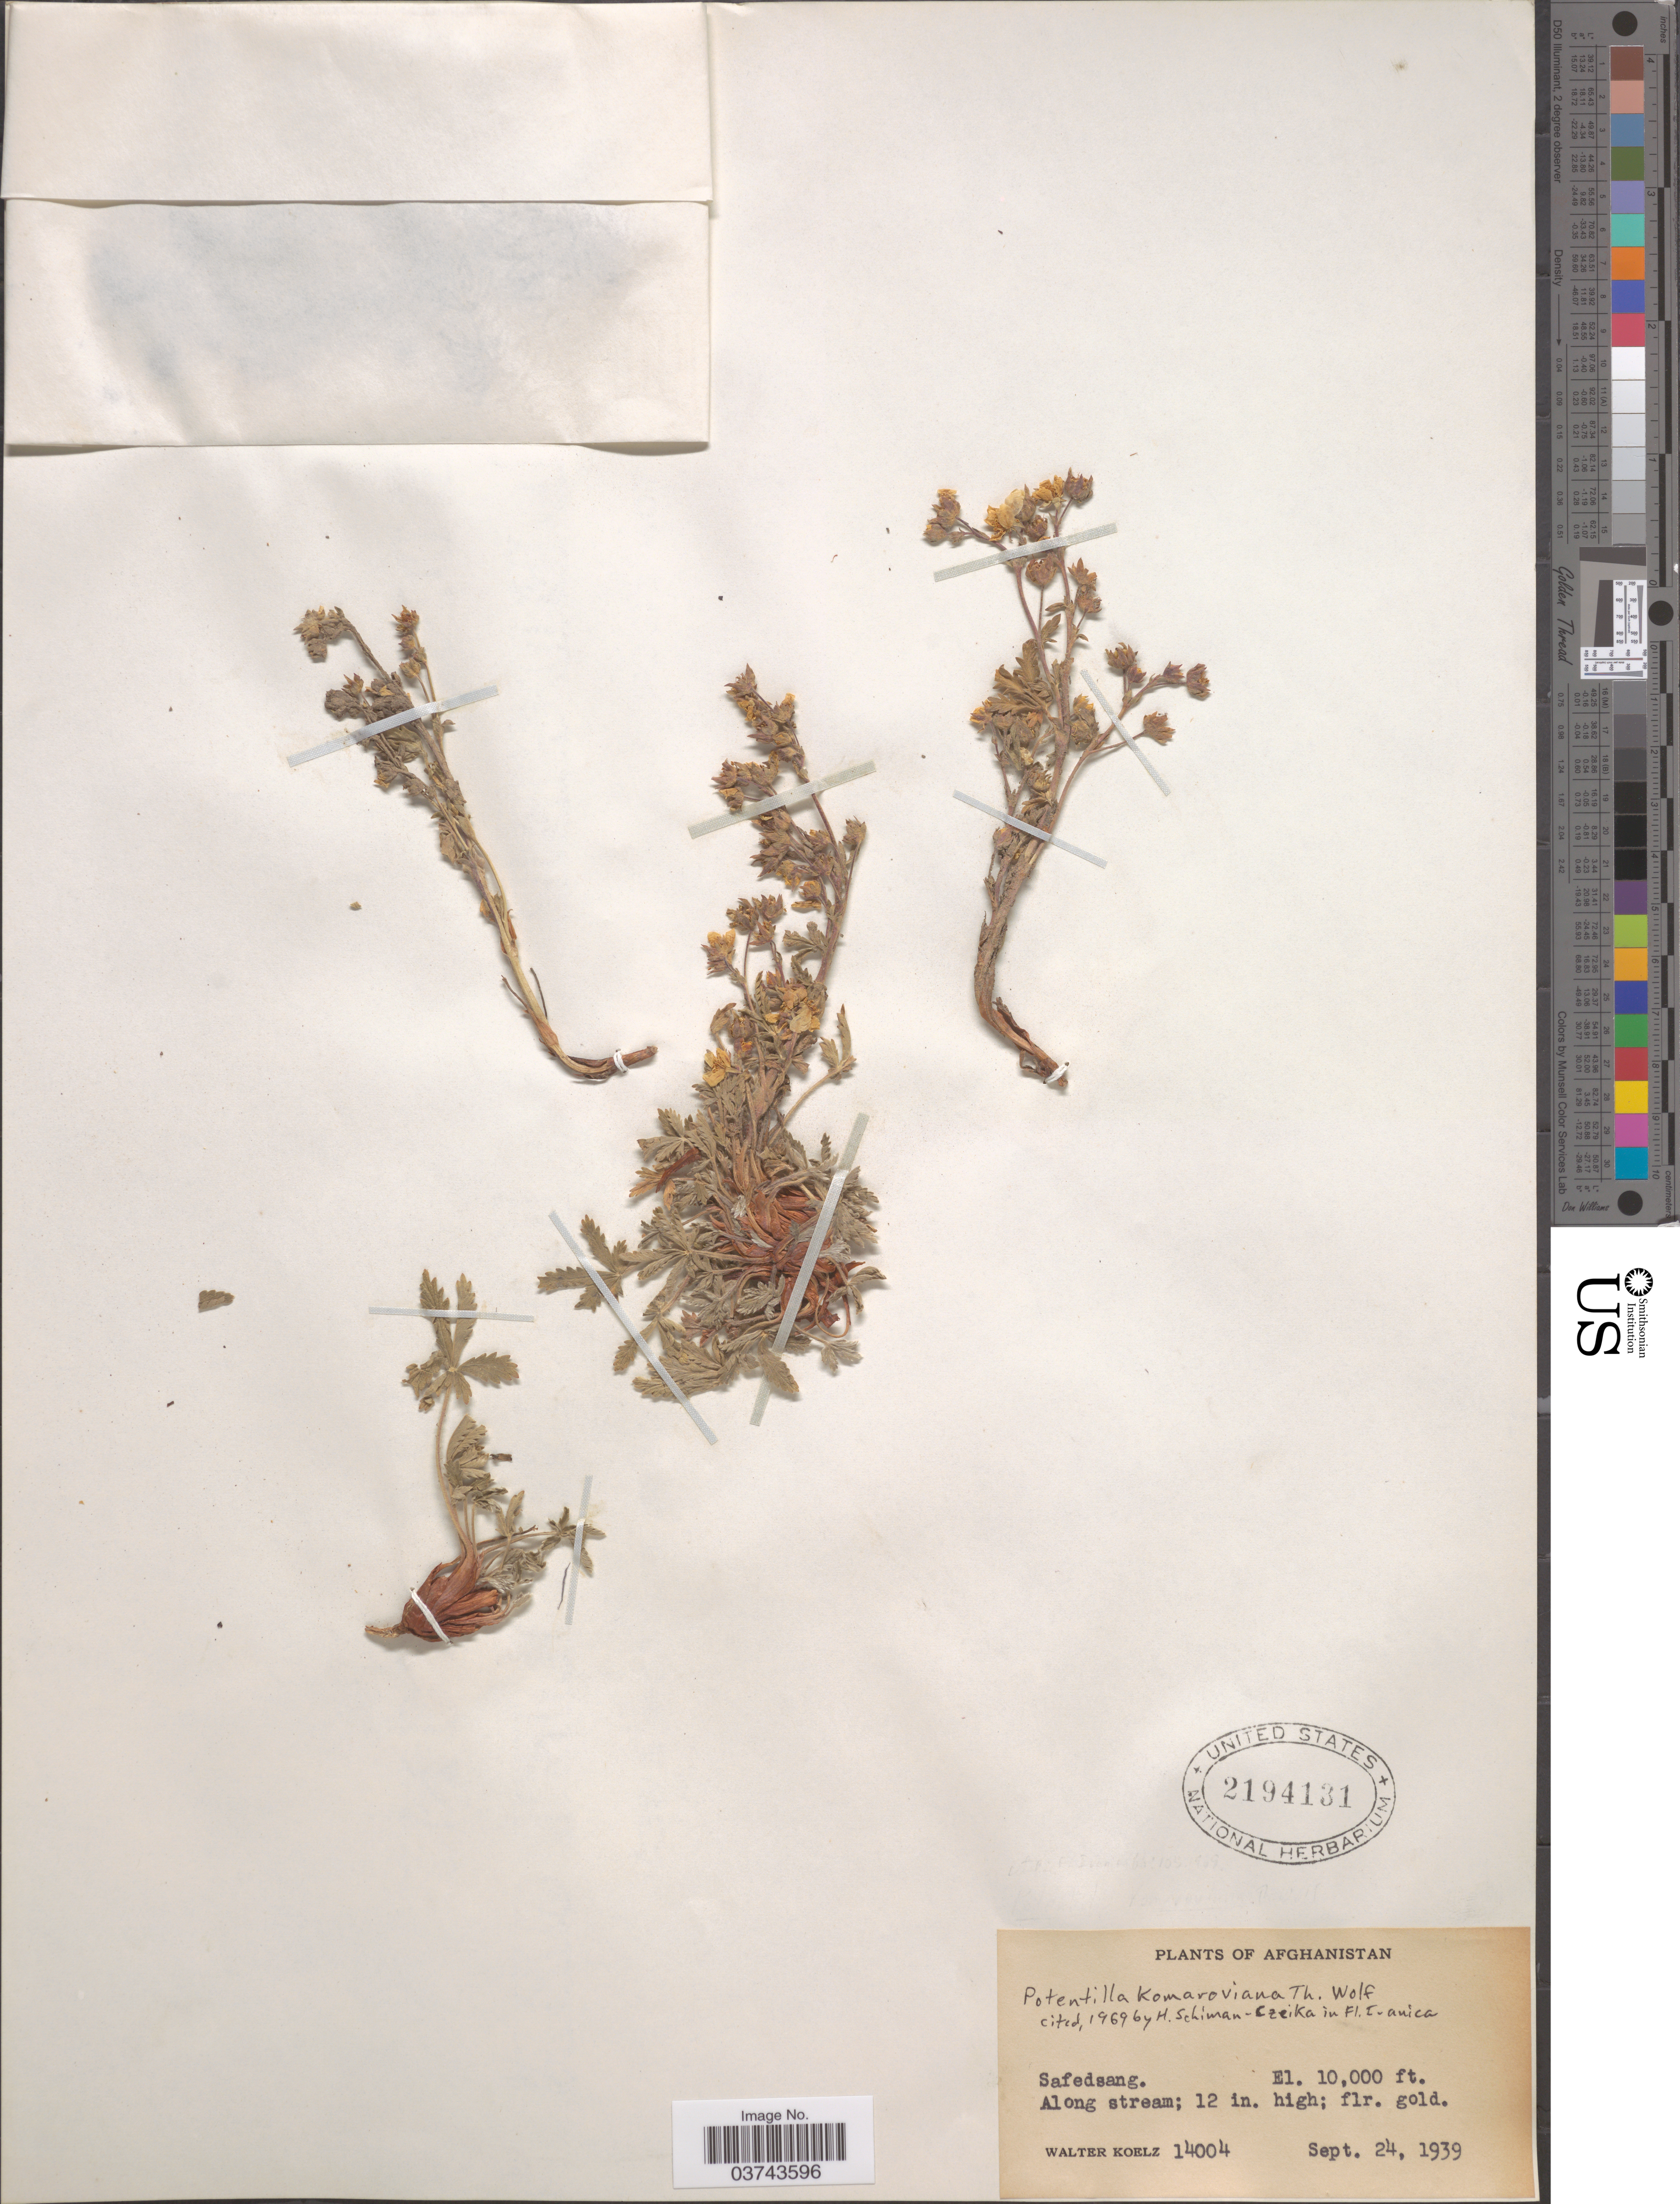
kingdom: Plantae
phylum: Tracheophyta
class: Magnoliopsida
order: Rosales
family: Rosaceae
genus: Potentilla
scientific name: Potentilla komaroviana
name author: Th. Wolf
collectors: W. N. Koelz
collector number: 14004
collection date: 1939-09-24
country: Afghanistan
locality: Safedsang.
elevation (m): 3048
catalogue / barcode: US 2194131